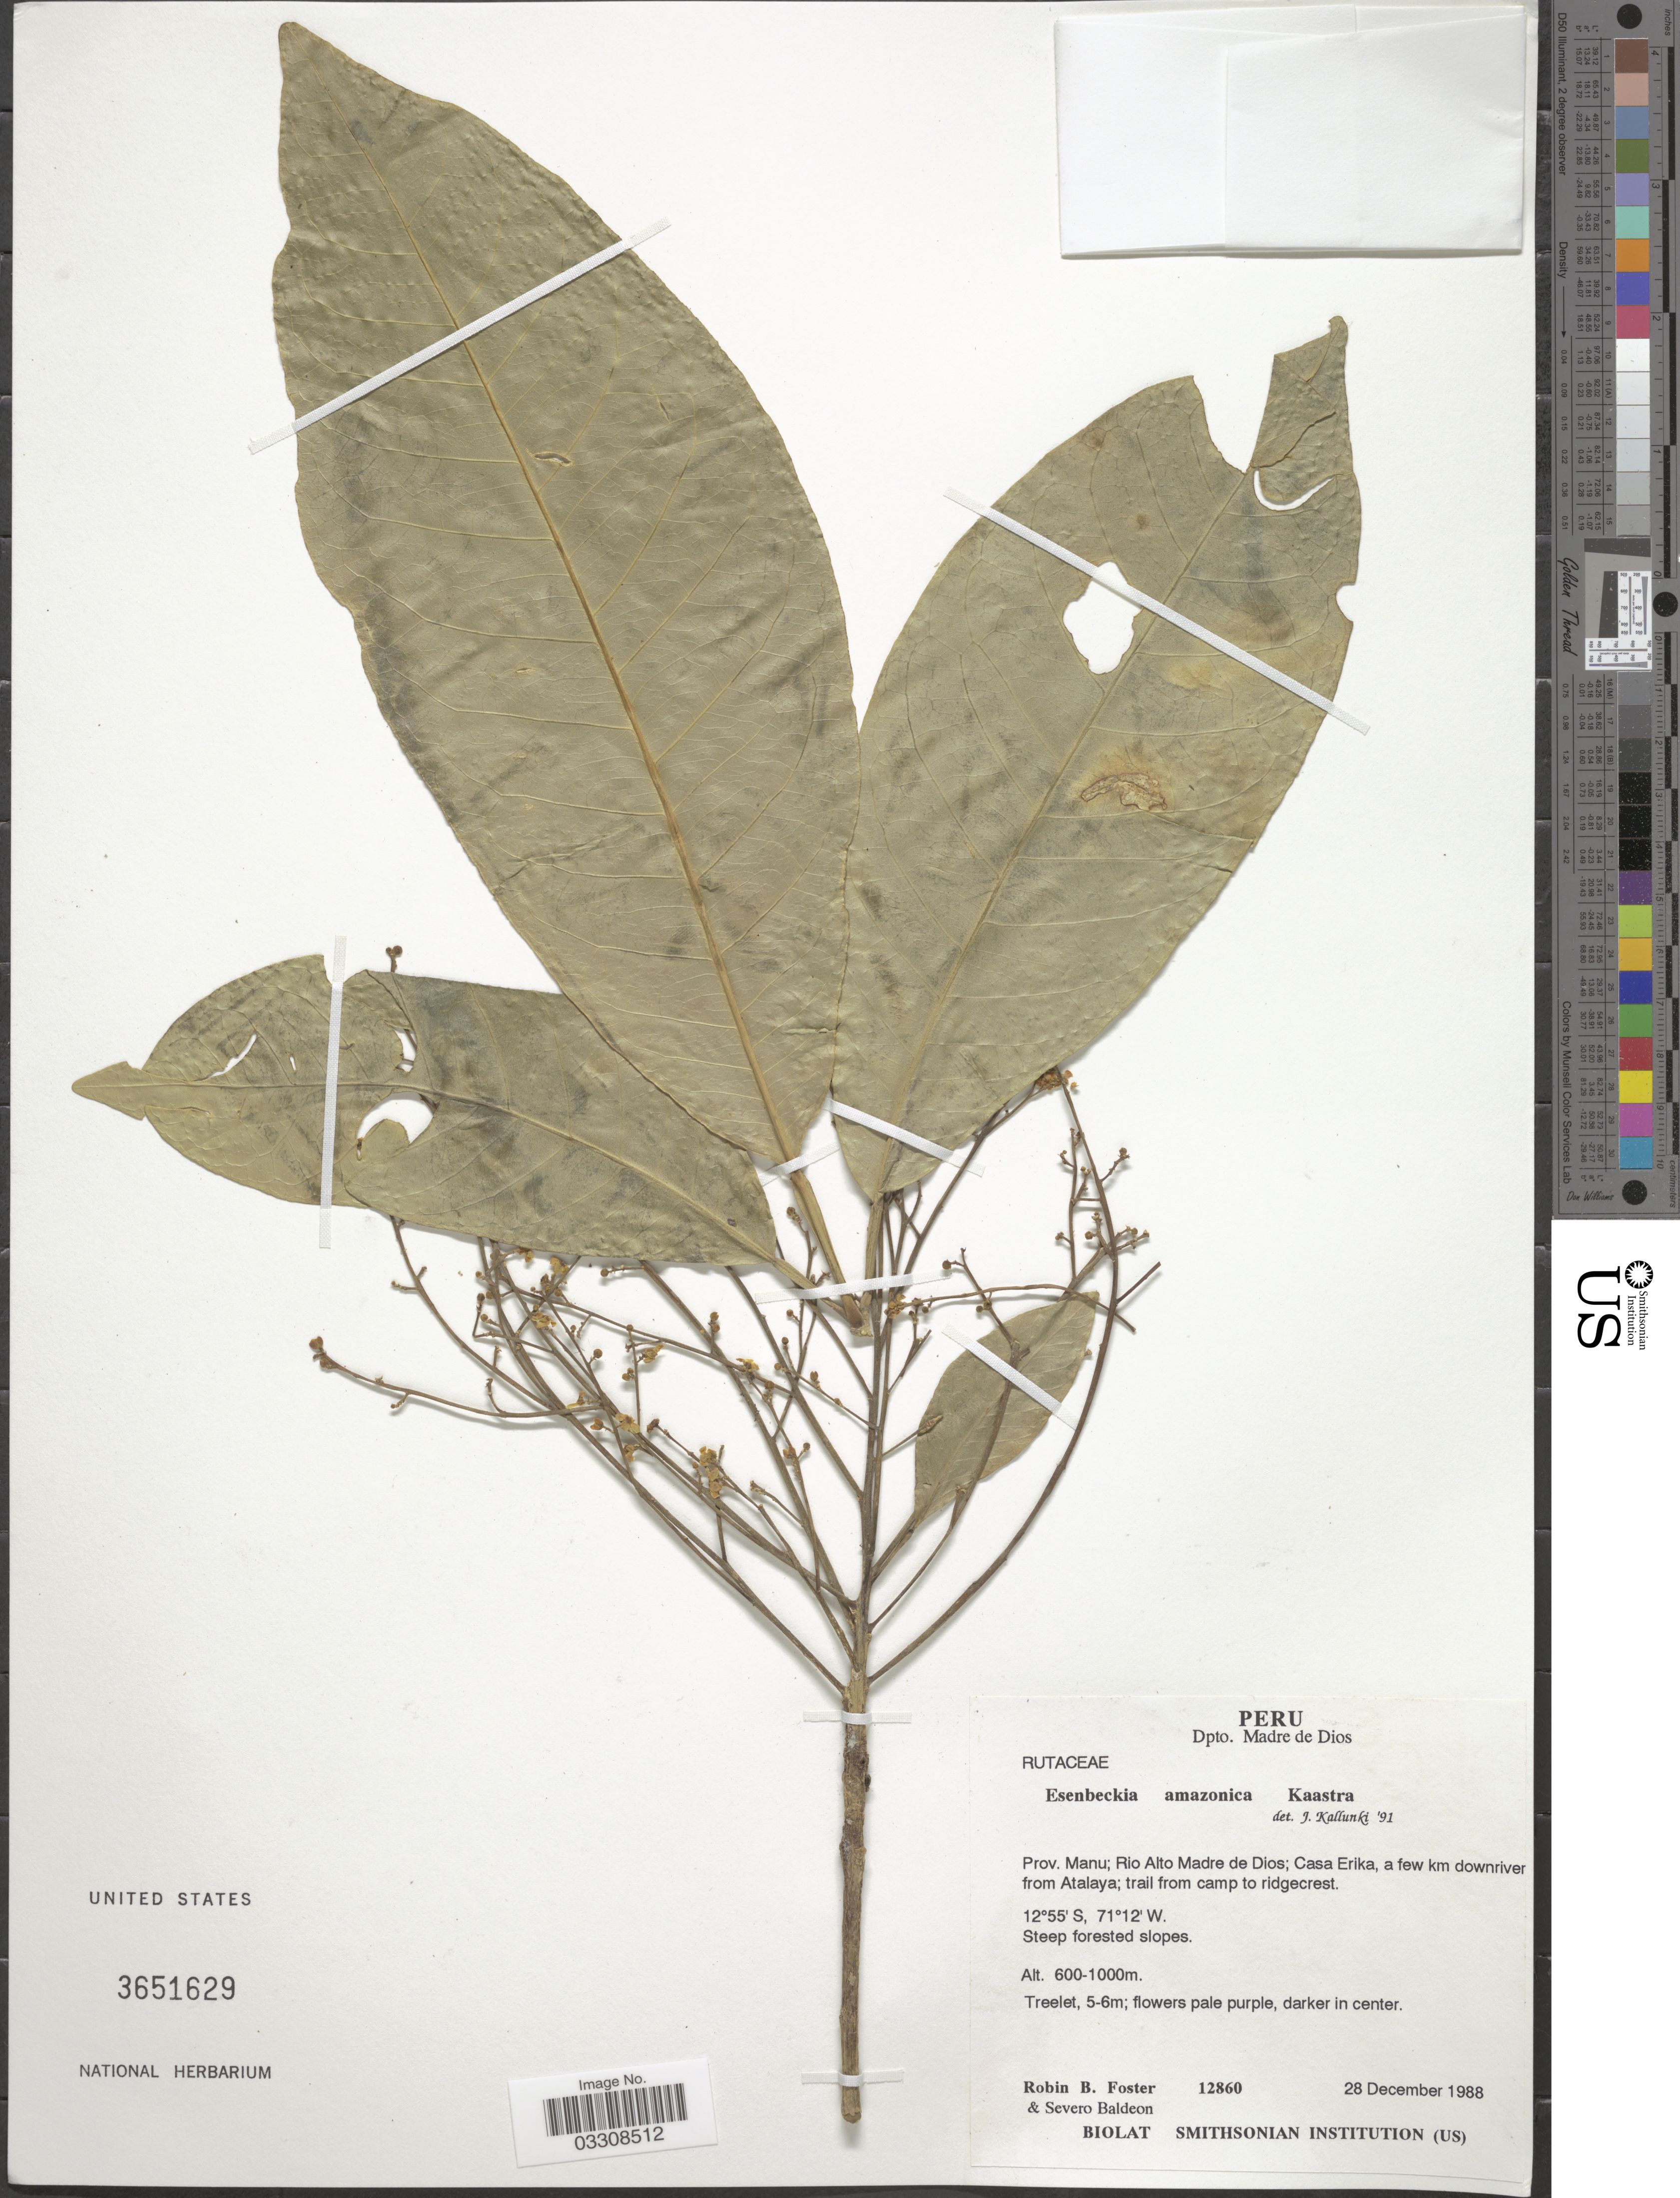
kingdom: Plantae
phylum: Tracheophyta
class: Magnoliopsida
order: Sapindales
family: Rutaceae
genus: Esenbeckia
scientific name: Esenbeckia amazonica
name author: Kaastra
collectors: R. B. Foster & S. Baldeon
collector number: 12860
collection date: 1988-12-28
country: Peru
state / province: Madre de Dios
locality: Dpto. Madre de Dios. Prov. Manu; Rio Alto Madre de Dios; Casa Erika, a few km downriver from Atalaya; trail from camp to ridgecrest.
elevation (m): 600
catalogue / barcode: US 3651629